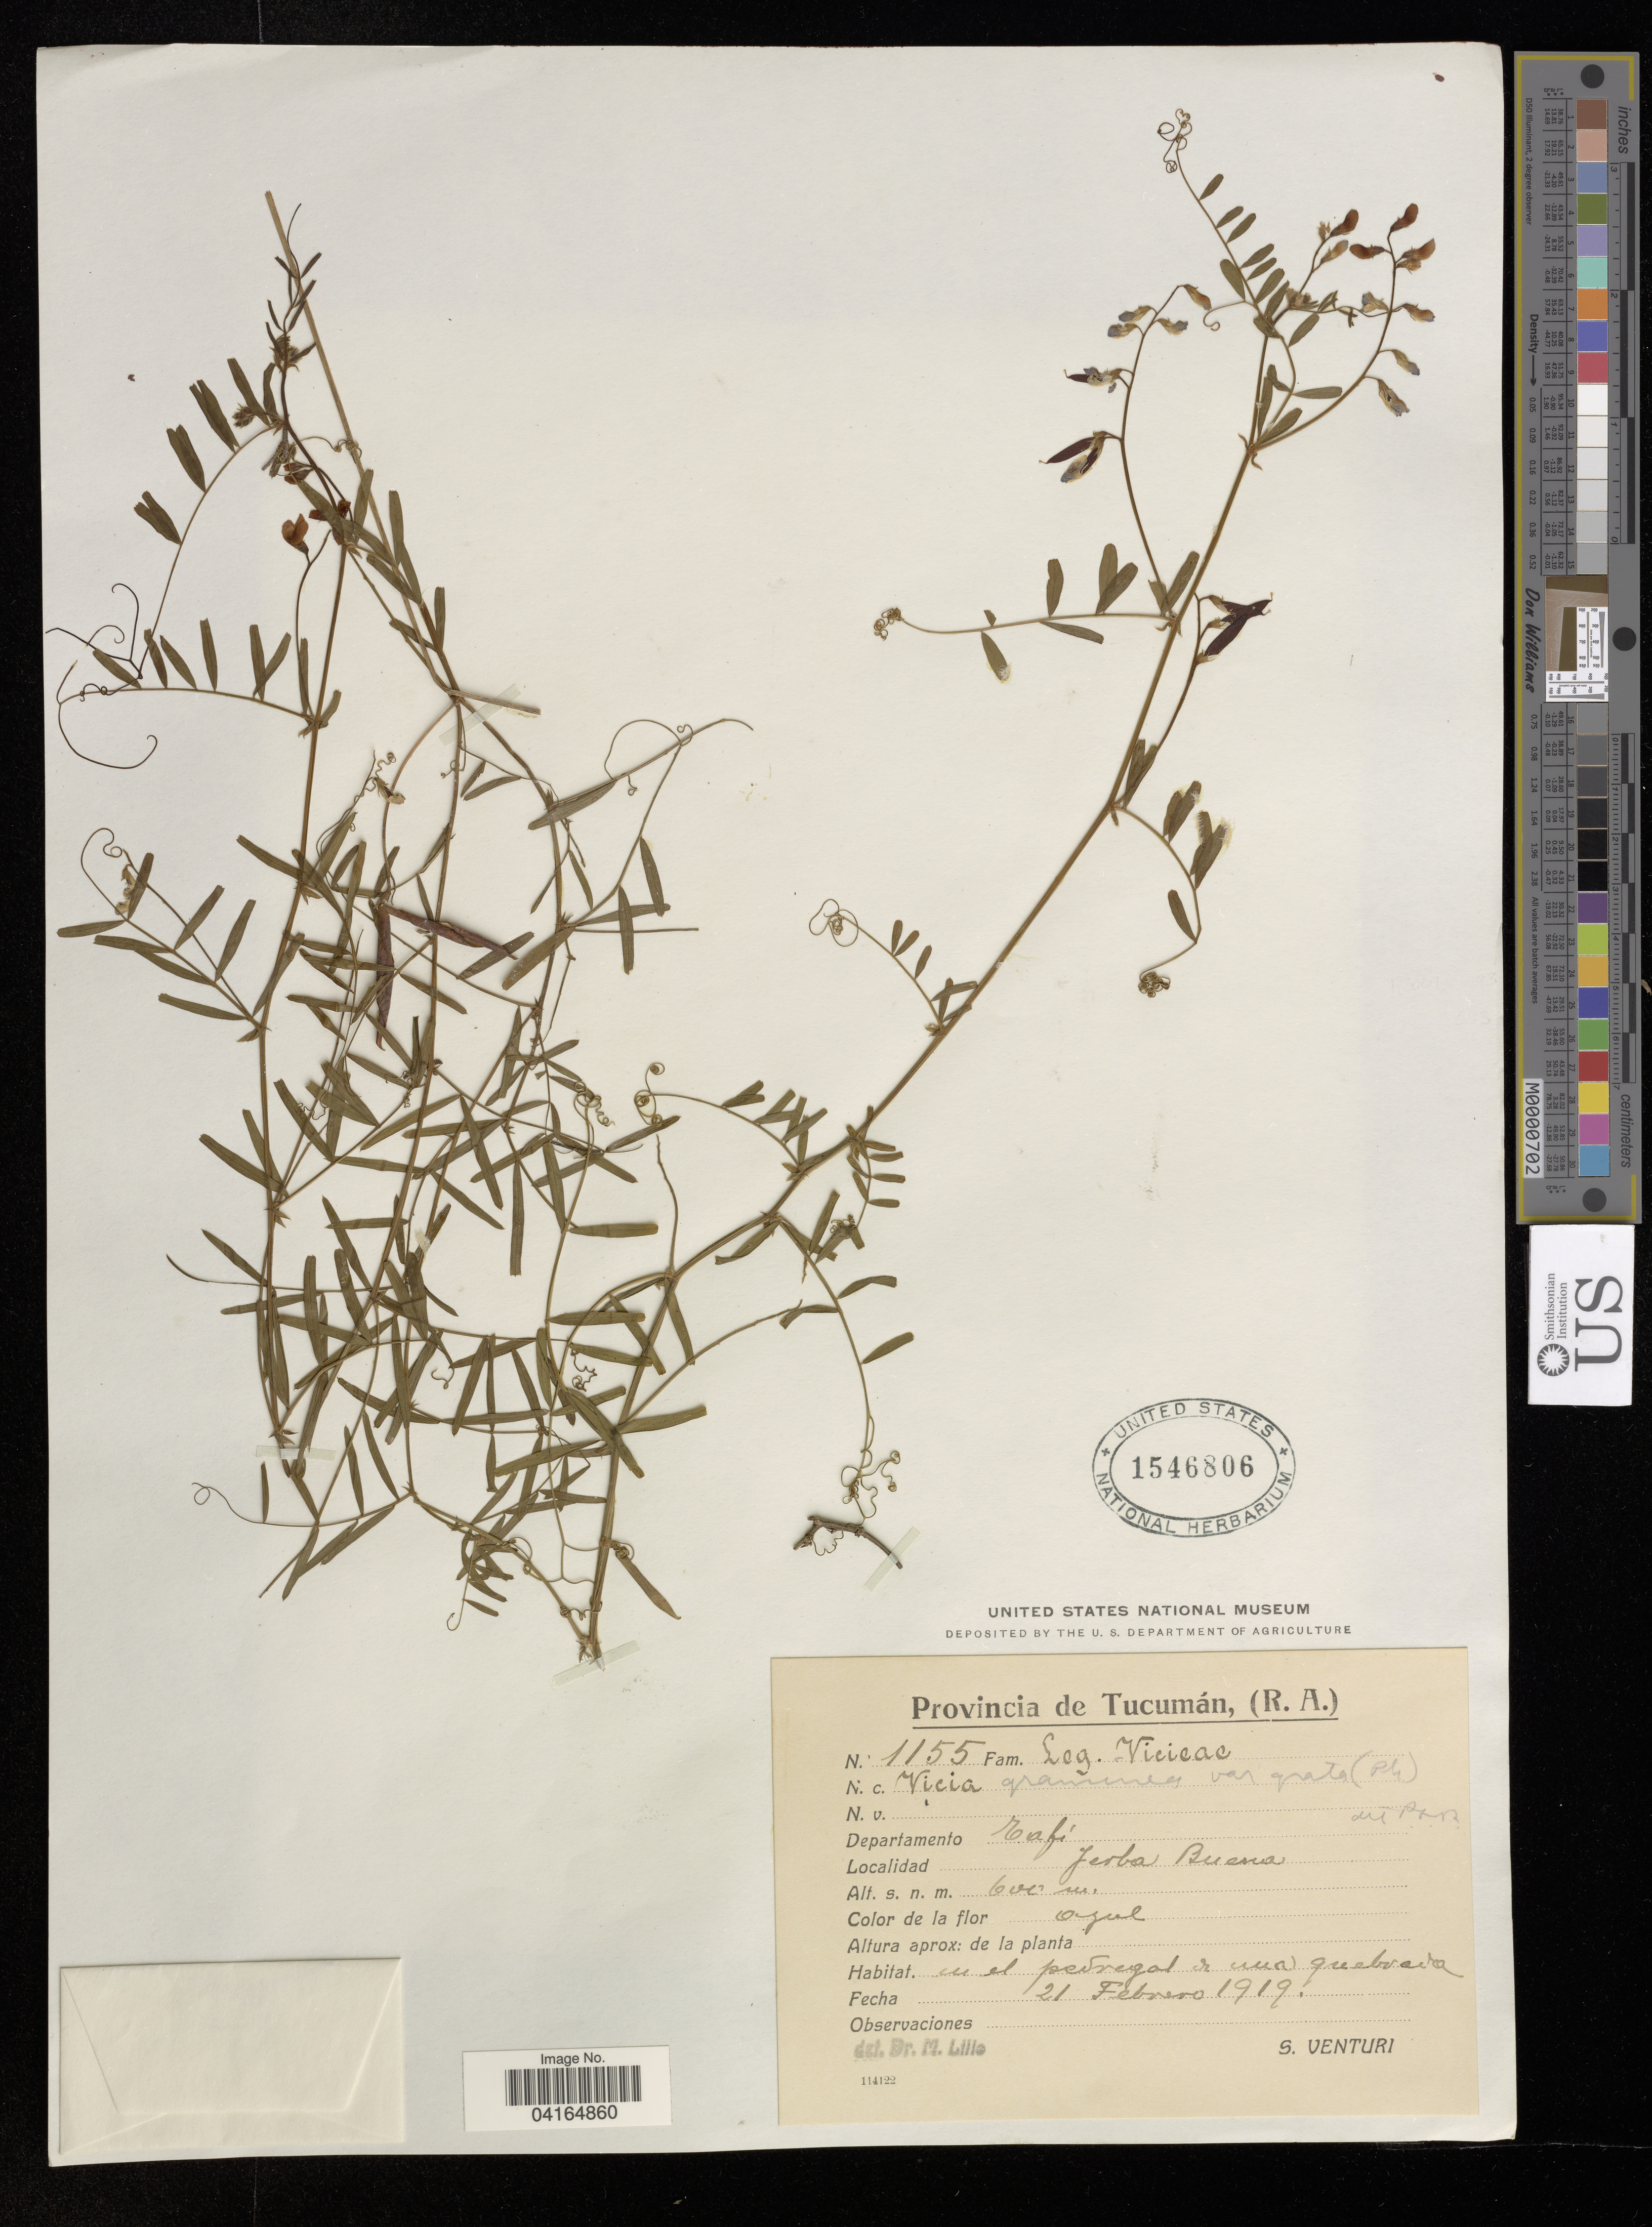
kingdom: Plantae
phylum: Tracheophyta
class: Magnoliopsida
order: Fabales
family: Fabaceae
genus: Vicia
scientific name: Vicia graminea var. grata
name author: (Phil.) J.F. Macbr.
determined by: Hechenleitner, Paulina, RBG Edinburgh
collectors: S. Venturi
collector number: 1155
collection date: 1919-02-21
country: Argentina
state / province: Tucuman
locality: Provincia de Tucumán, (R.A.). Departamento Cafi. Ferba Buena.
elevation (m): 600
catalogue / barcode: US 1546806